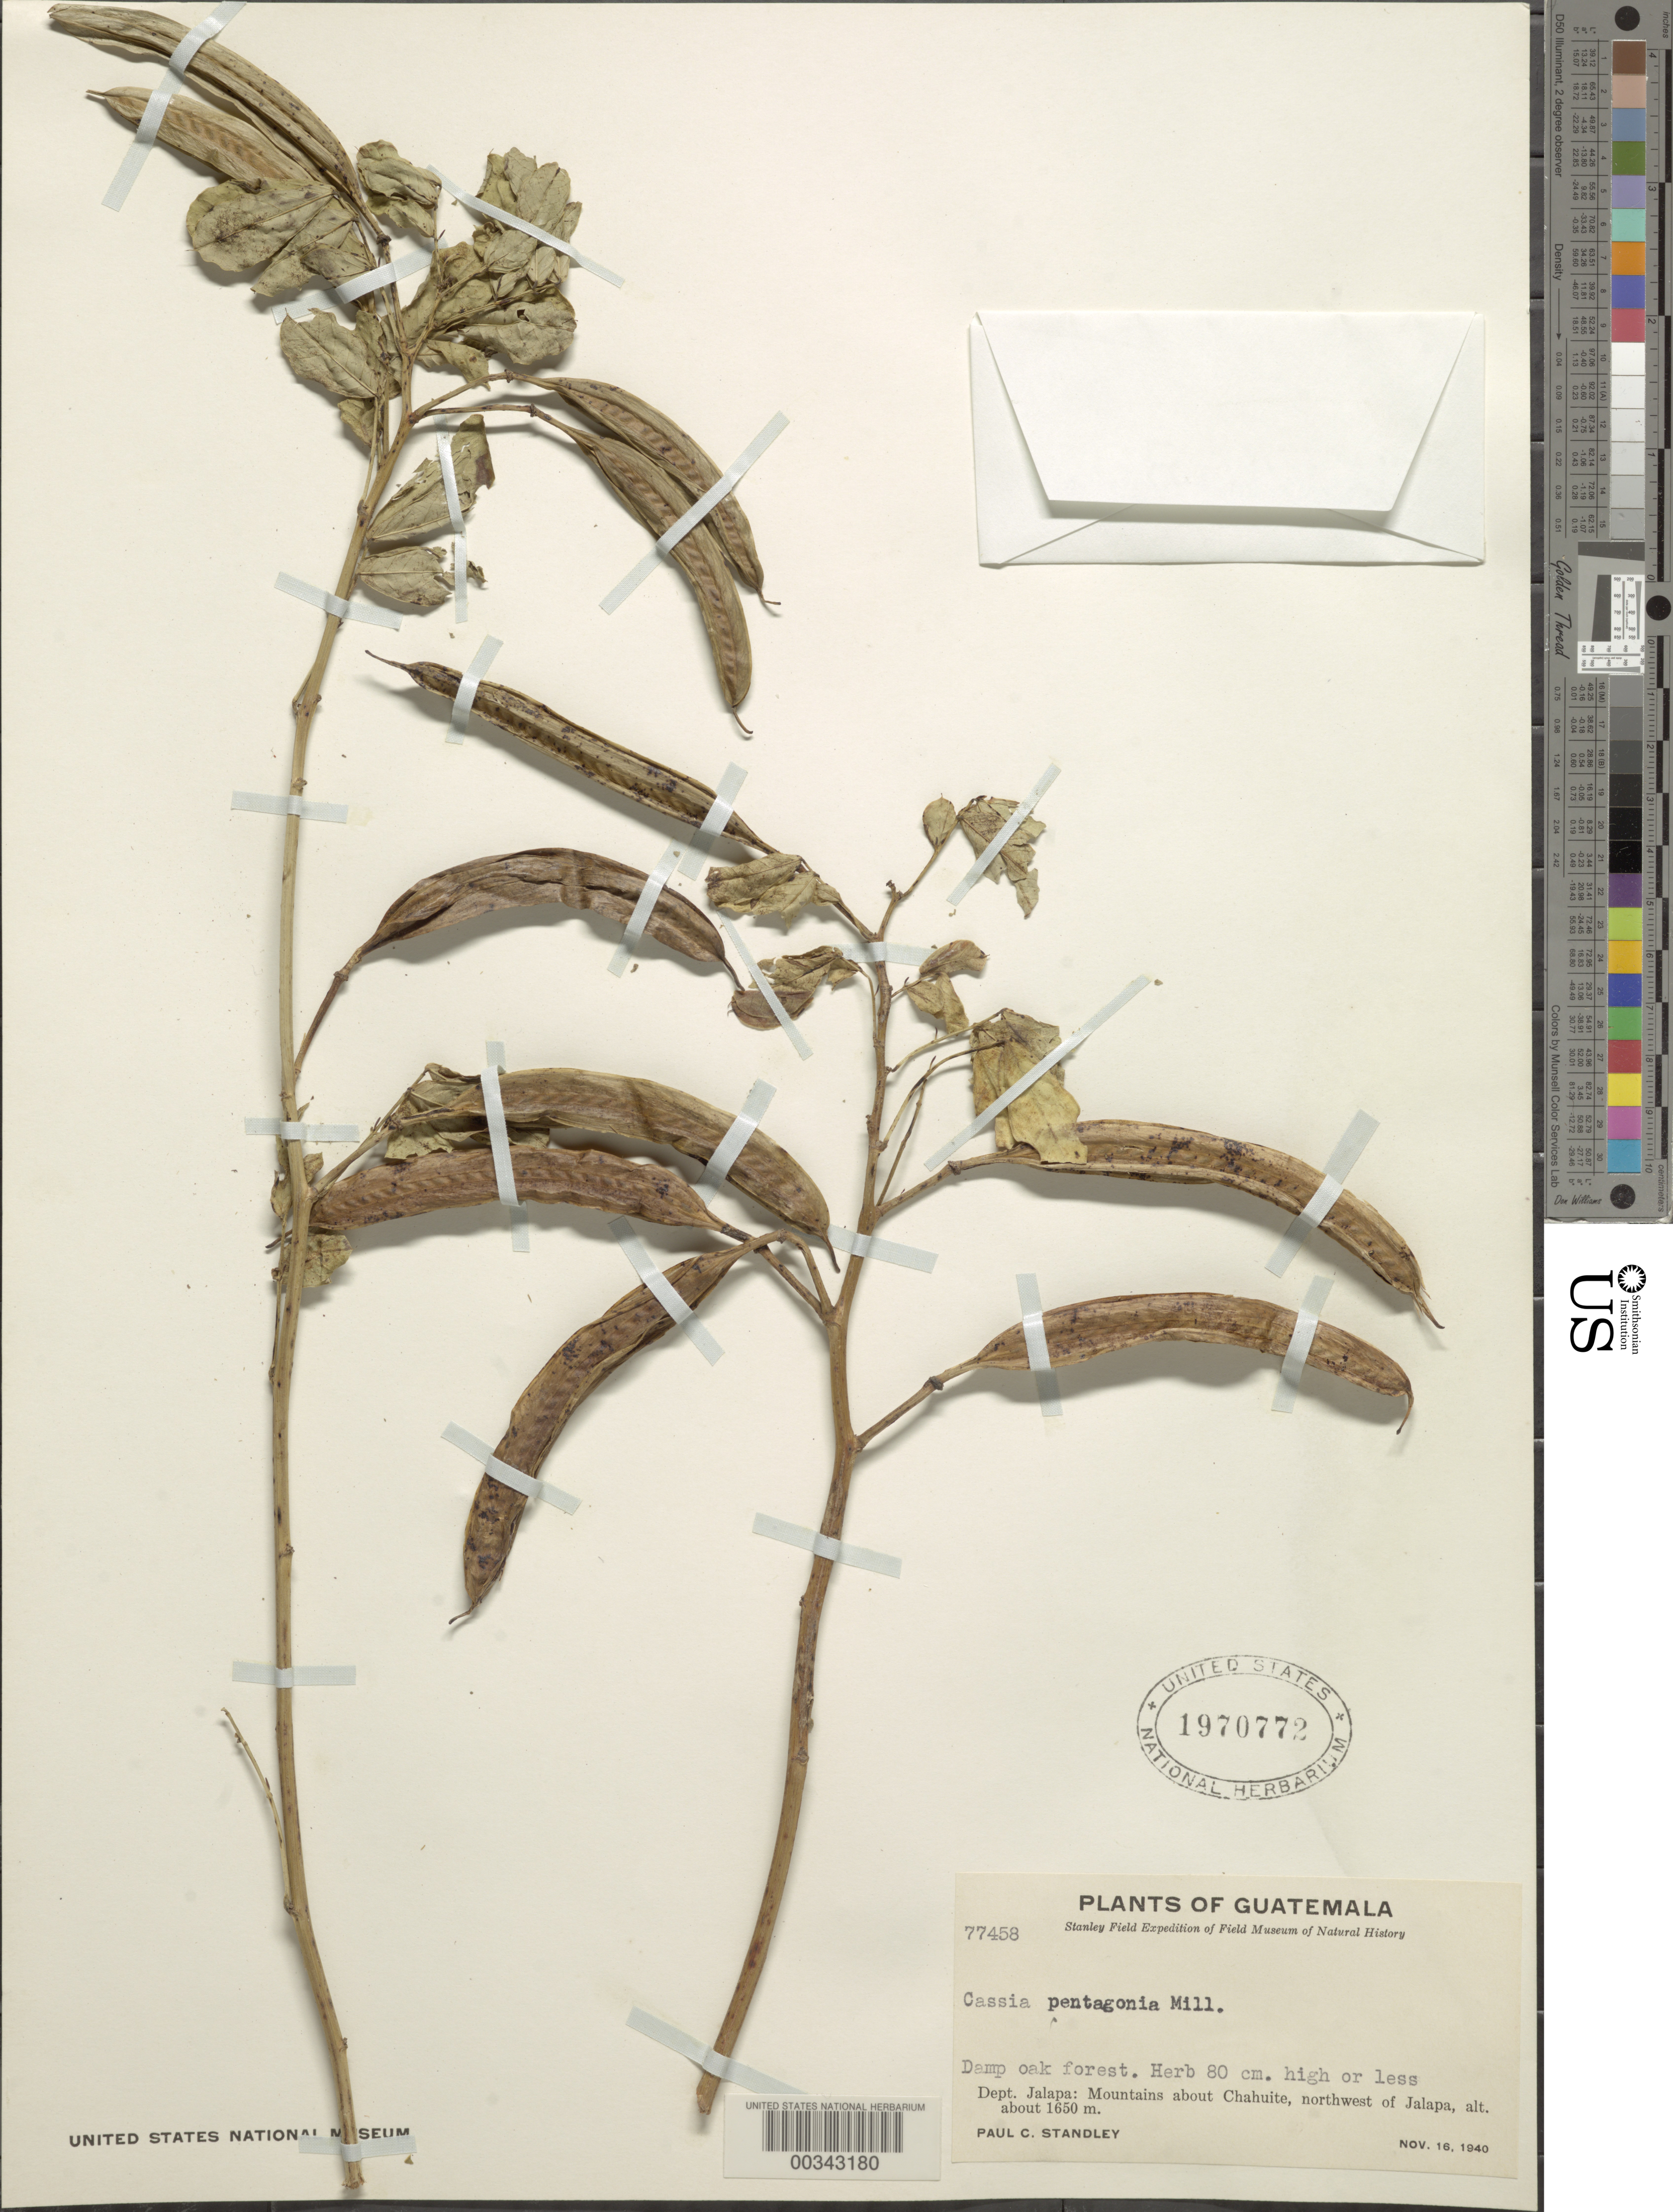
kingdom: Plantae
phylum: Tracheophyta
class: Magnoliopsida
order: Fabales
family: Fabaceae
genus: Senna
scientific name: Senna pentagonia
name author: (Mill.) H.S. Irwin & Barneby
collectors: P. C. Standley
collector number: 77458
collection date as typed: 16 Nov 1940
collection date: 1940-11-16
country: Guatemala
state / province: Jalapa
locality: About Chahuite, NW of Jalapa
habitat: Mountains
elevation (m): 1650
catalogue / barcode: US 1970772